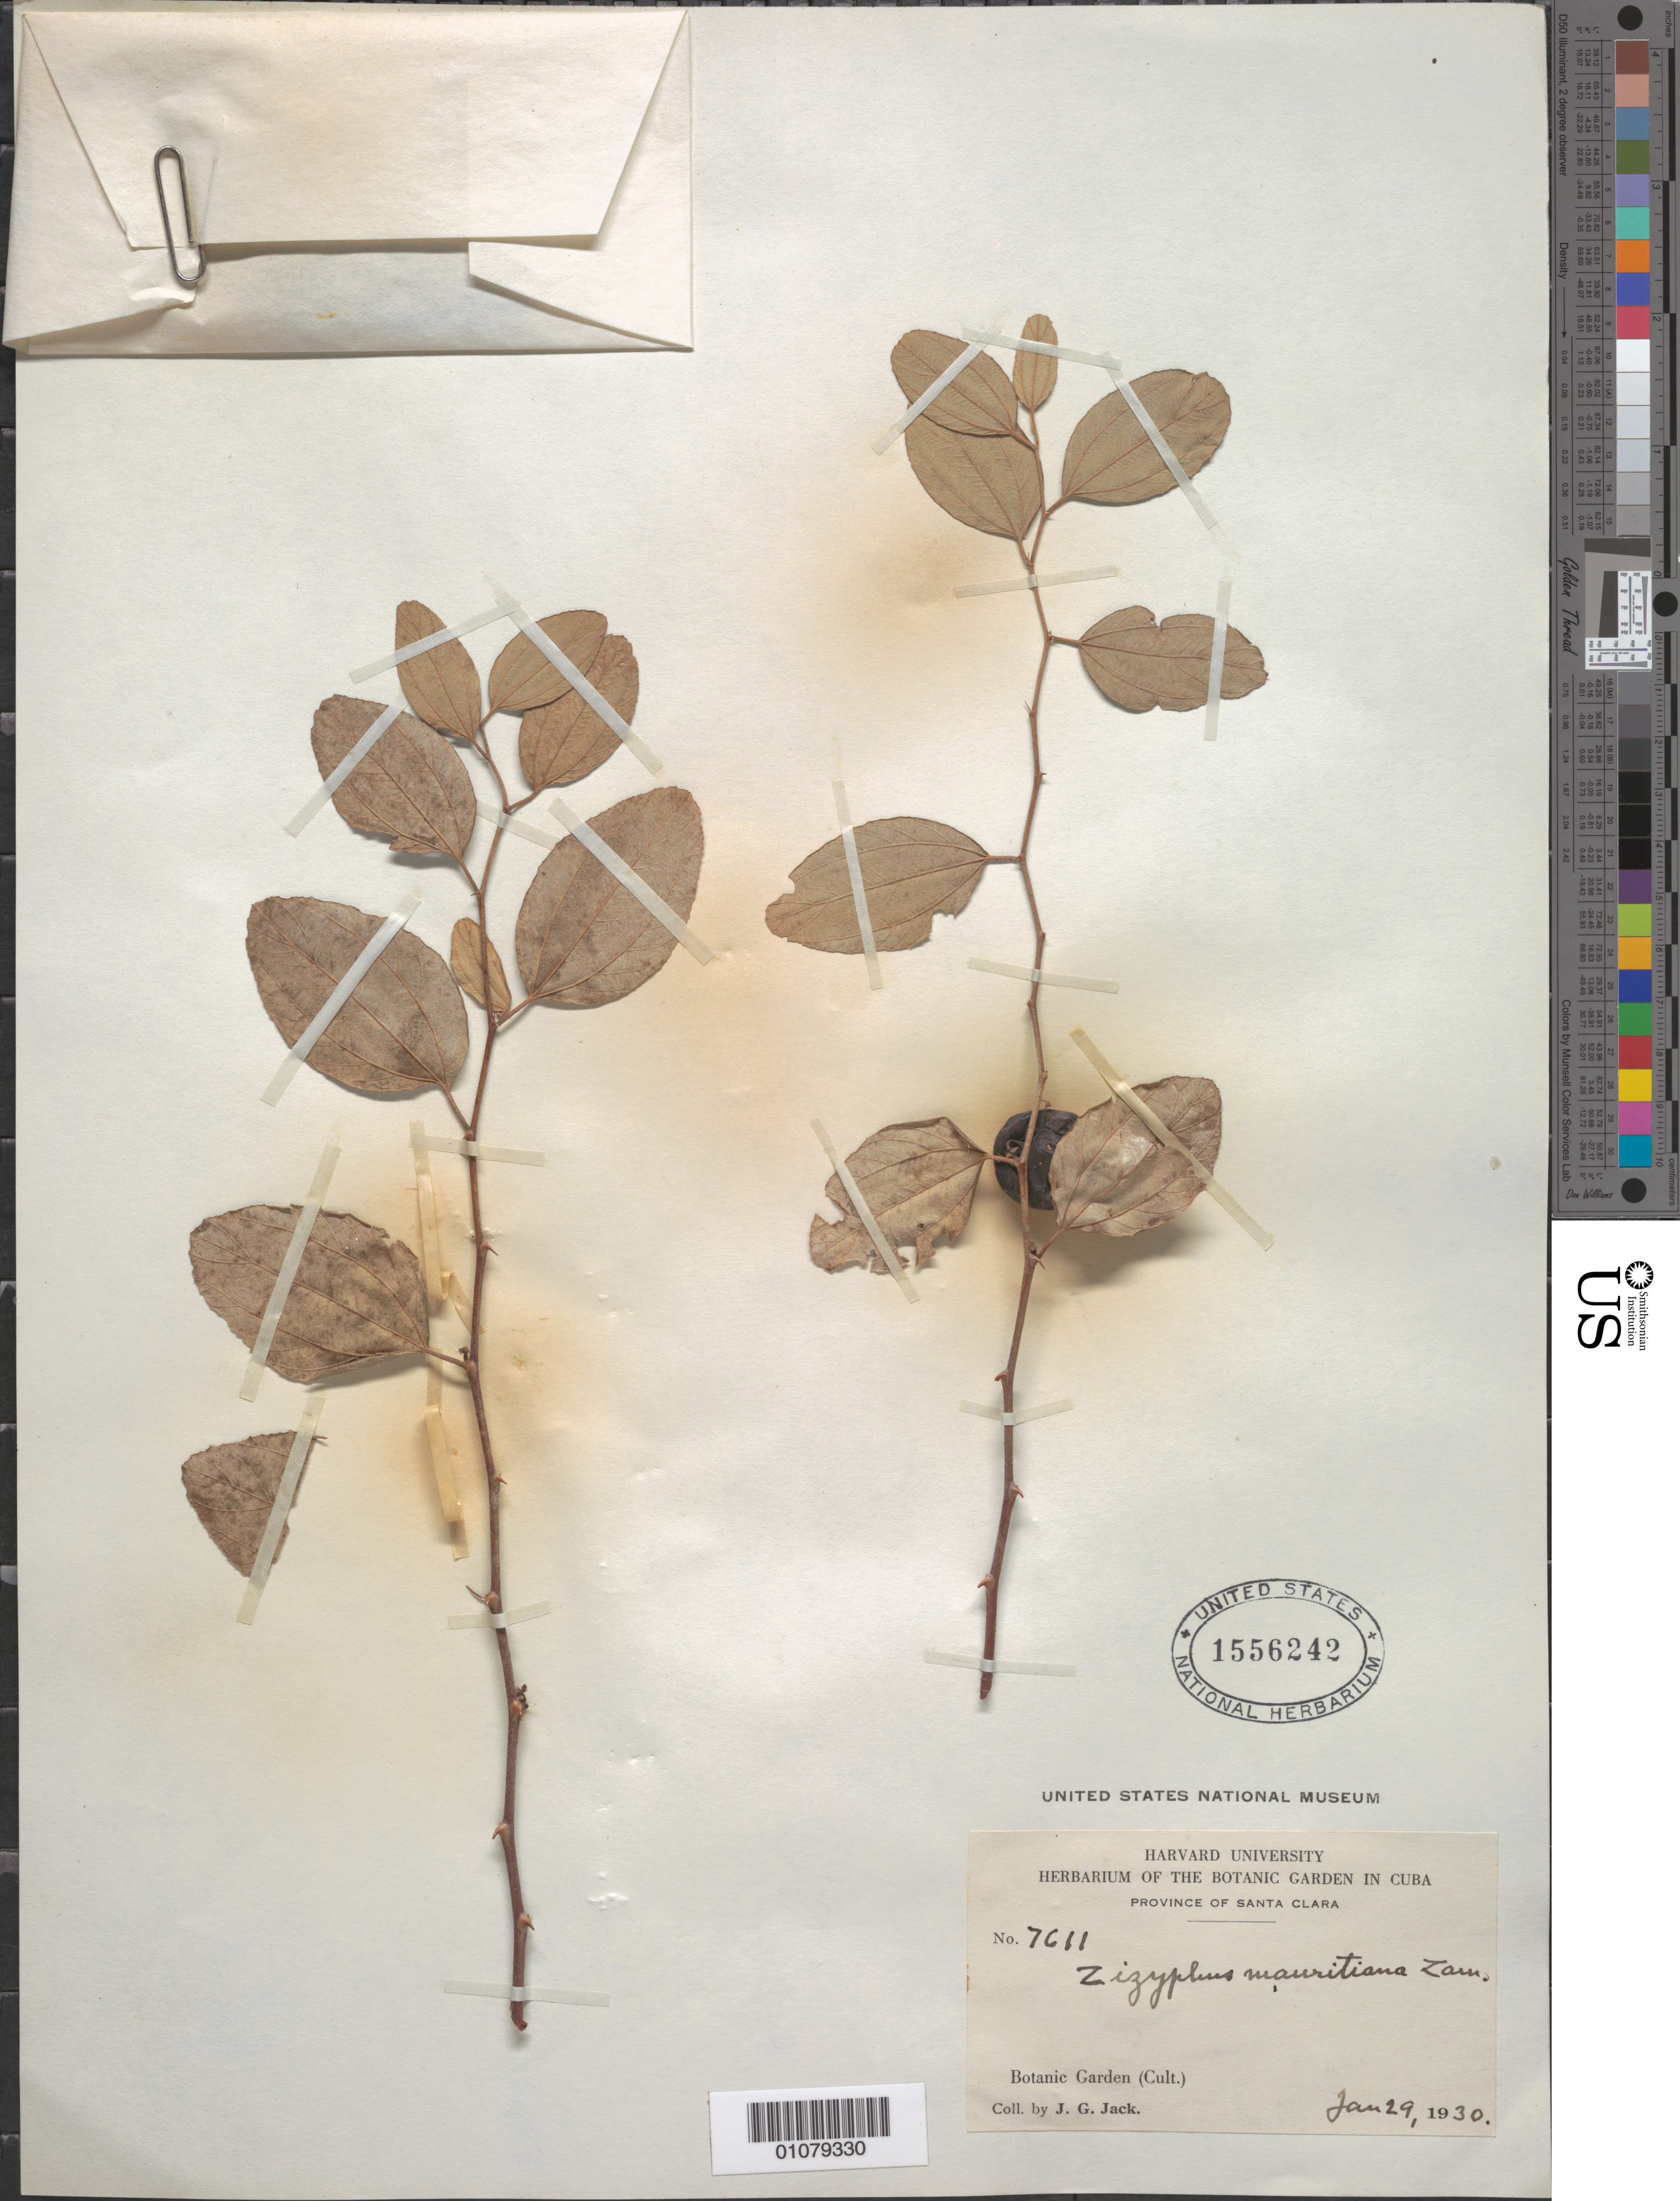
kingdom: Plantae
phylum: Tracheophyta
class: Magnoliopsida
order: Rosales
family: Rhamnaceae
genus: Ziziphus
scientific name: Ziziphus mauritiana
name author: Lam.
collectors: J. G. Jack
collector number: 7611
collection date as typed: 29 Jan 1930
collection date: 1930-01-29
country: Cuba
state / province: Villa Clara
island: Cuba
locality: Harvard University Herbarium of the Botanica Garden in Cuba Province of Santa Clara Botanic Garden (Cult )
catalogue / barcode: US 1556242